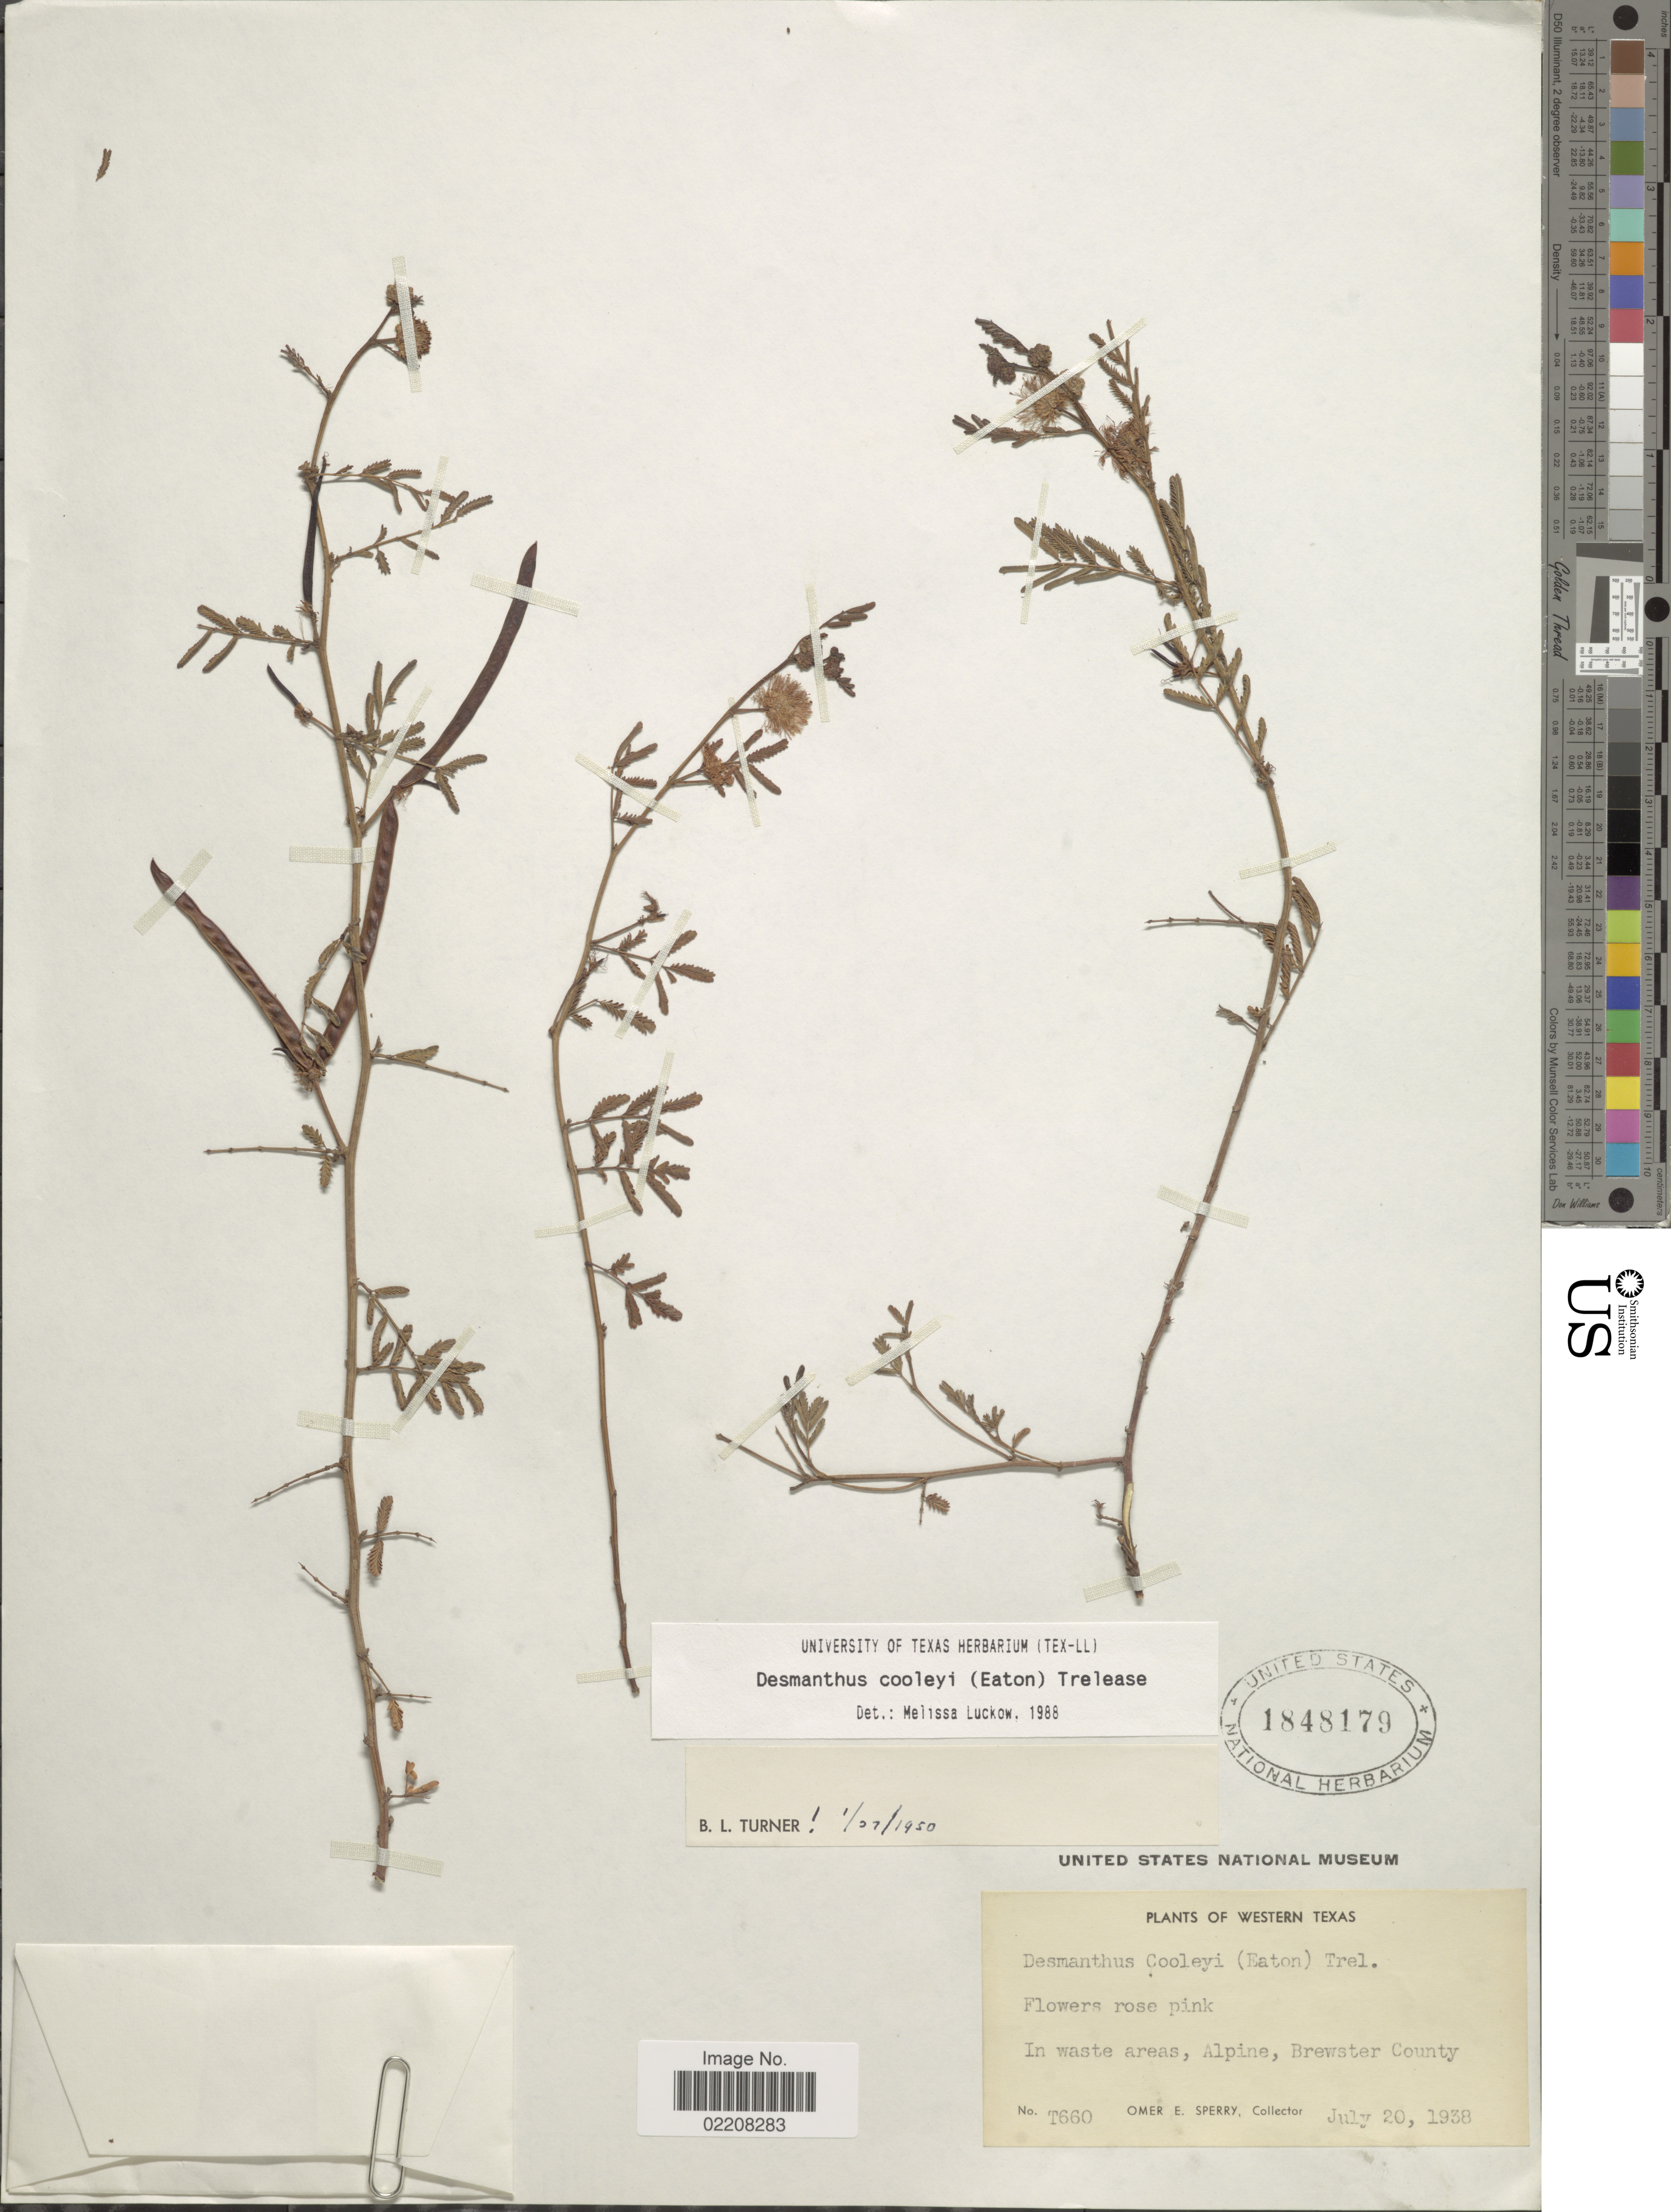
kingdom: Plantae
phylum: Tracheophyta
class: Magnoliopsida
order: Fabales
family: Fabaceae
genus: Desmanthus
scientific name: Desmanthus cooleyi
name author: (Eaton) Trel.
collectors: O. E. Sperry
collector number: T660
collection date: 1938-07-20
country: United States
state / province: Texas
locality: Western Texas. In waste areas, Alpine, Brewster County.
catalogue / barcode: US 1848179